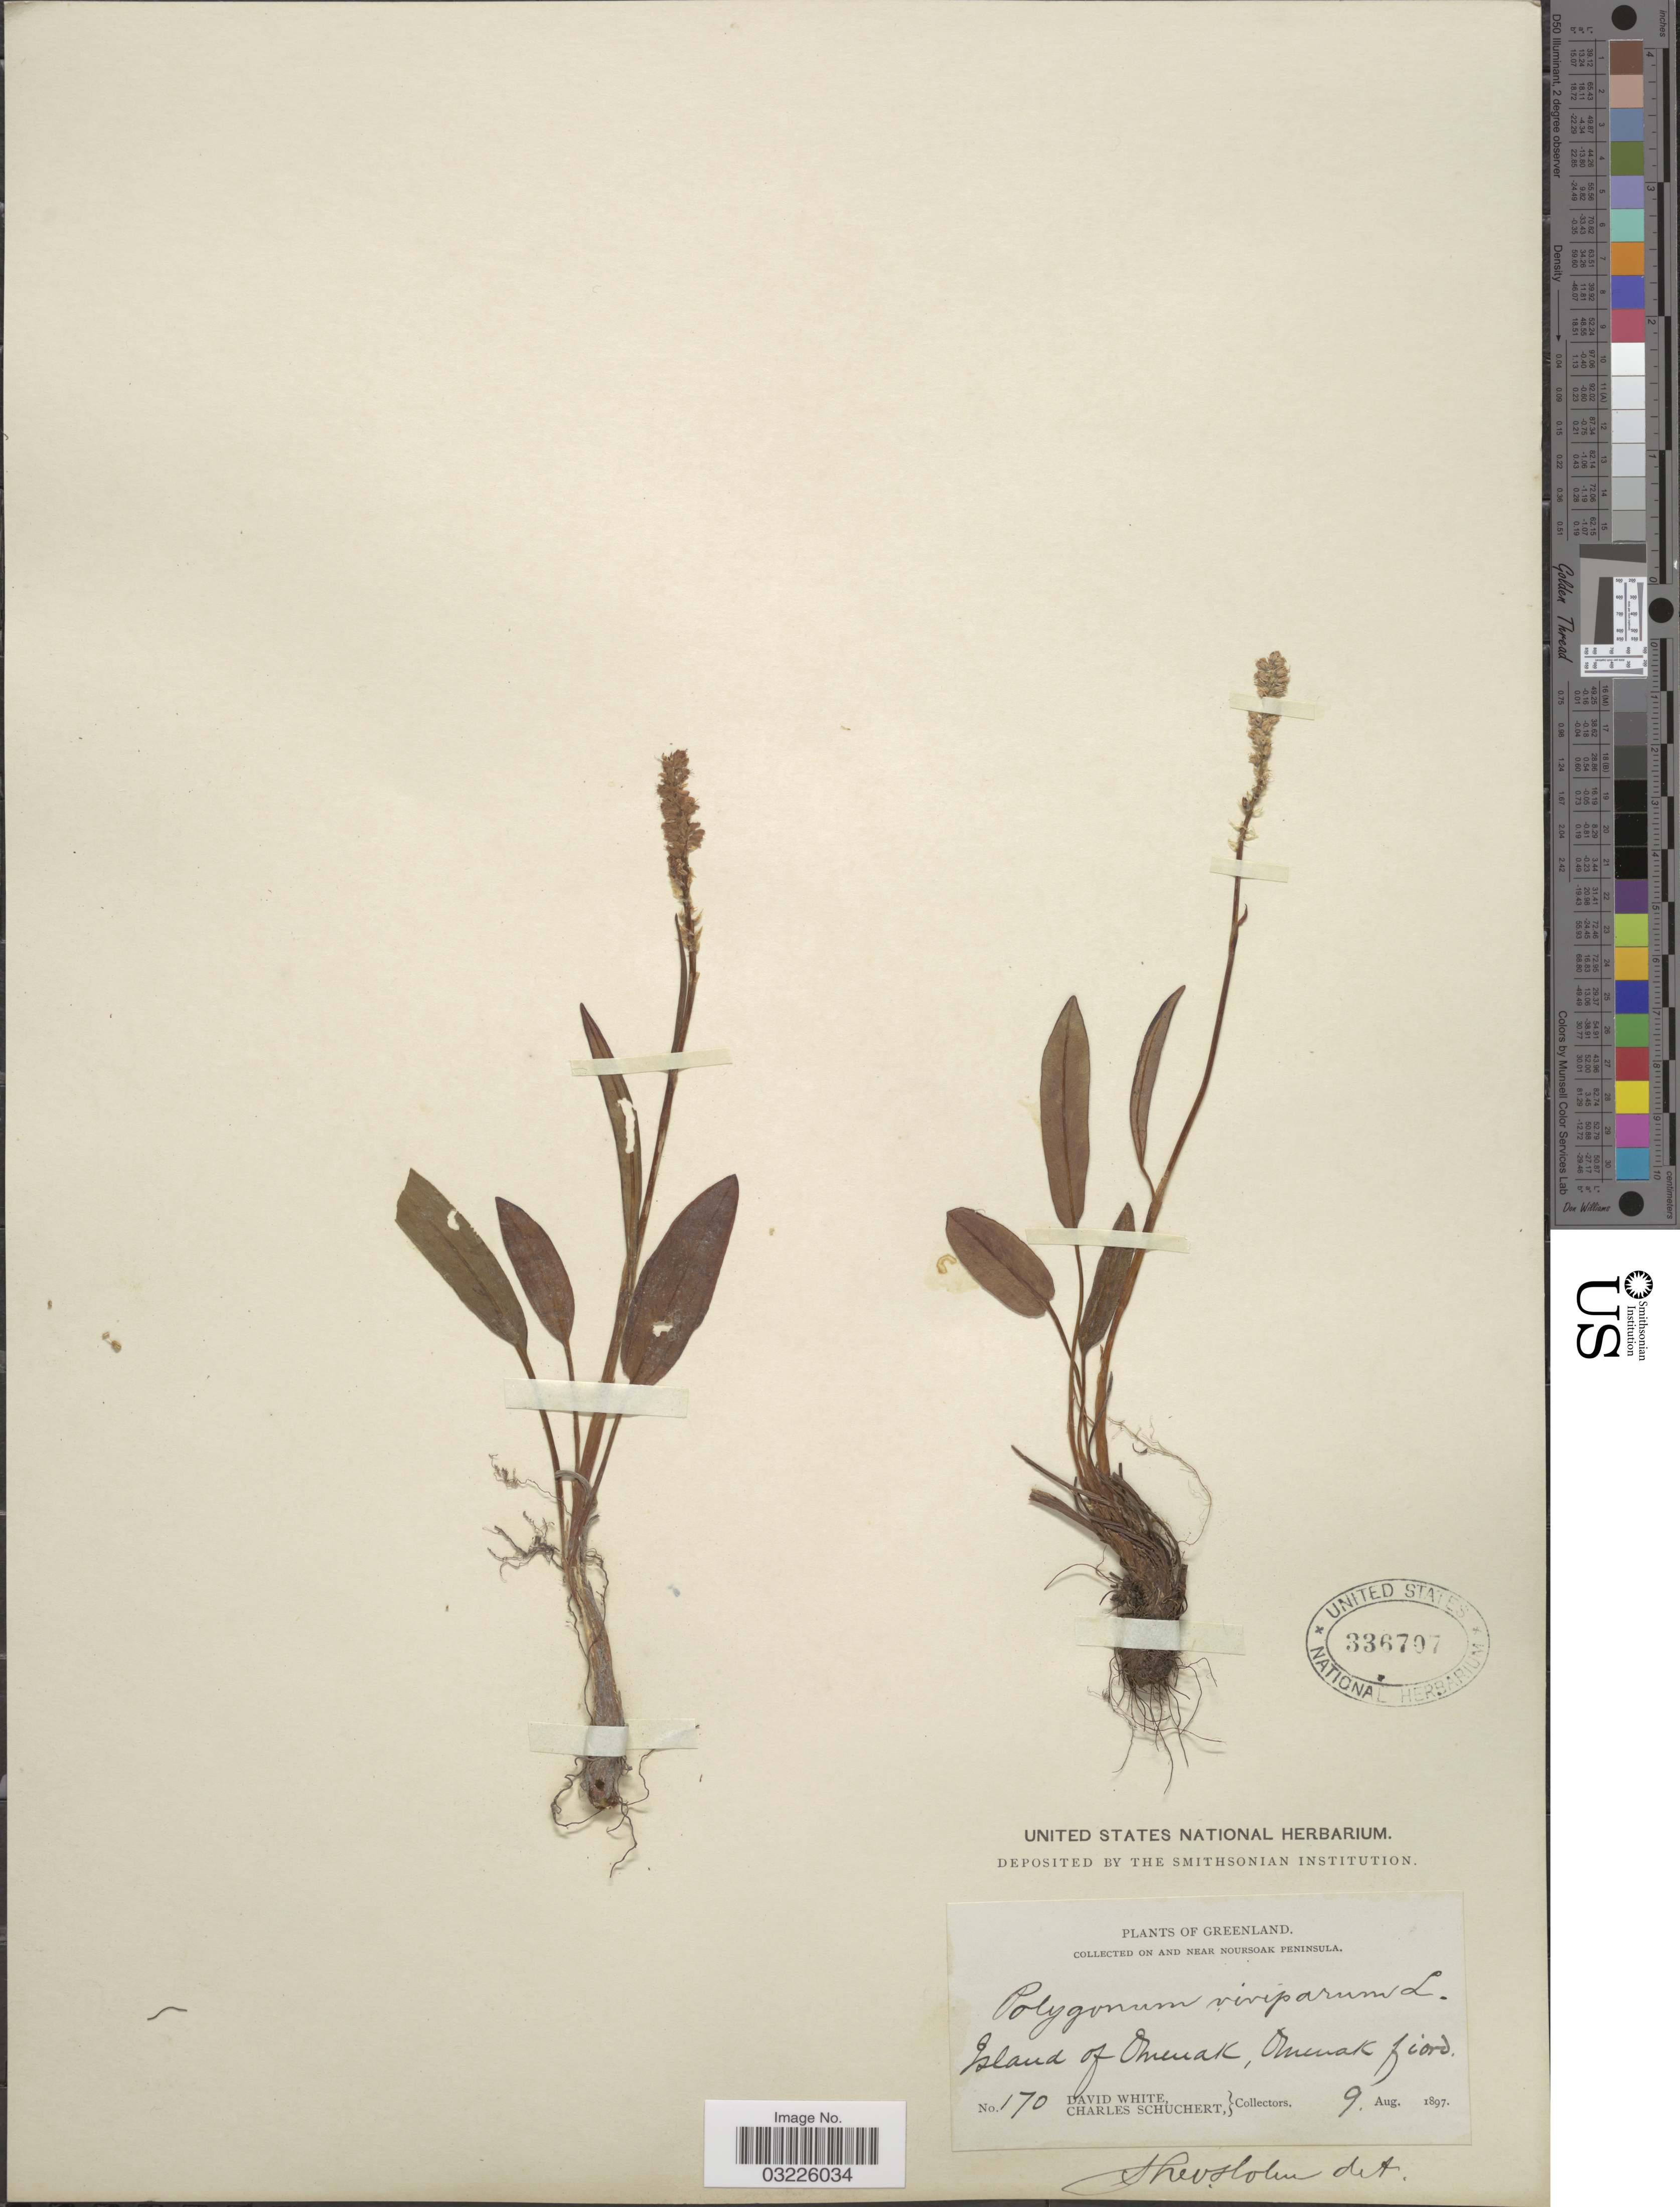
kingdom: Plantae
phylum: Tracheophyta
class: Magnoliopsida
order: Caryophyllales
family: Polygonaceae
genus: Bistorta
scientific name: Bistorta vivipara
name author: (L.) Delarbre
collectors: D. White & C. Schuchert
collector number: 170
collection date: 1897-08-09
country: Greenland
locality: On and near Noursoak Peninsula. Island of Omenak, Omenak Fiord.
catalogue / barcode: US 336797